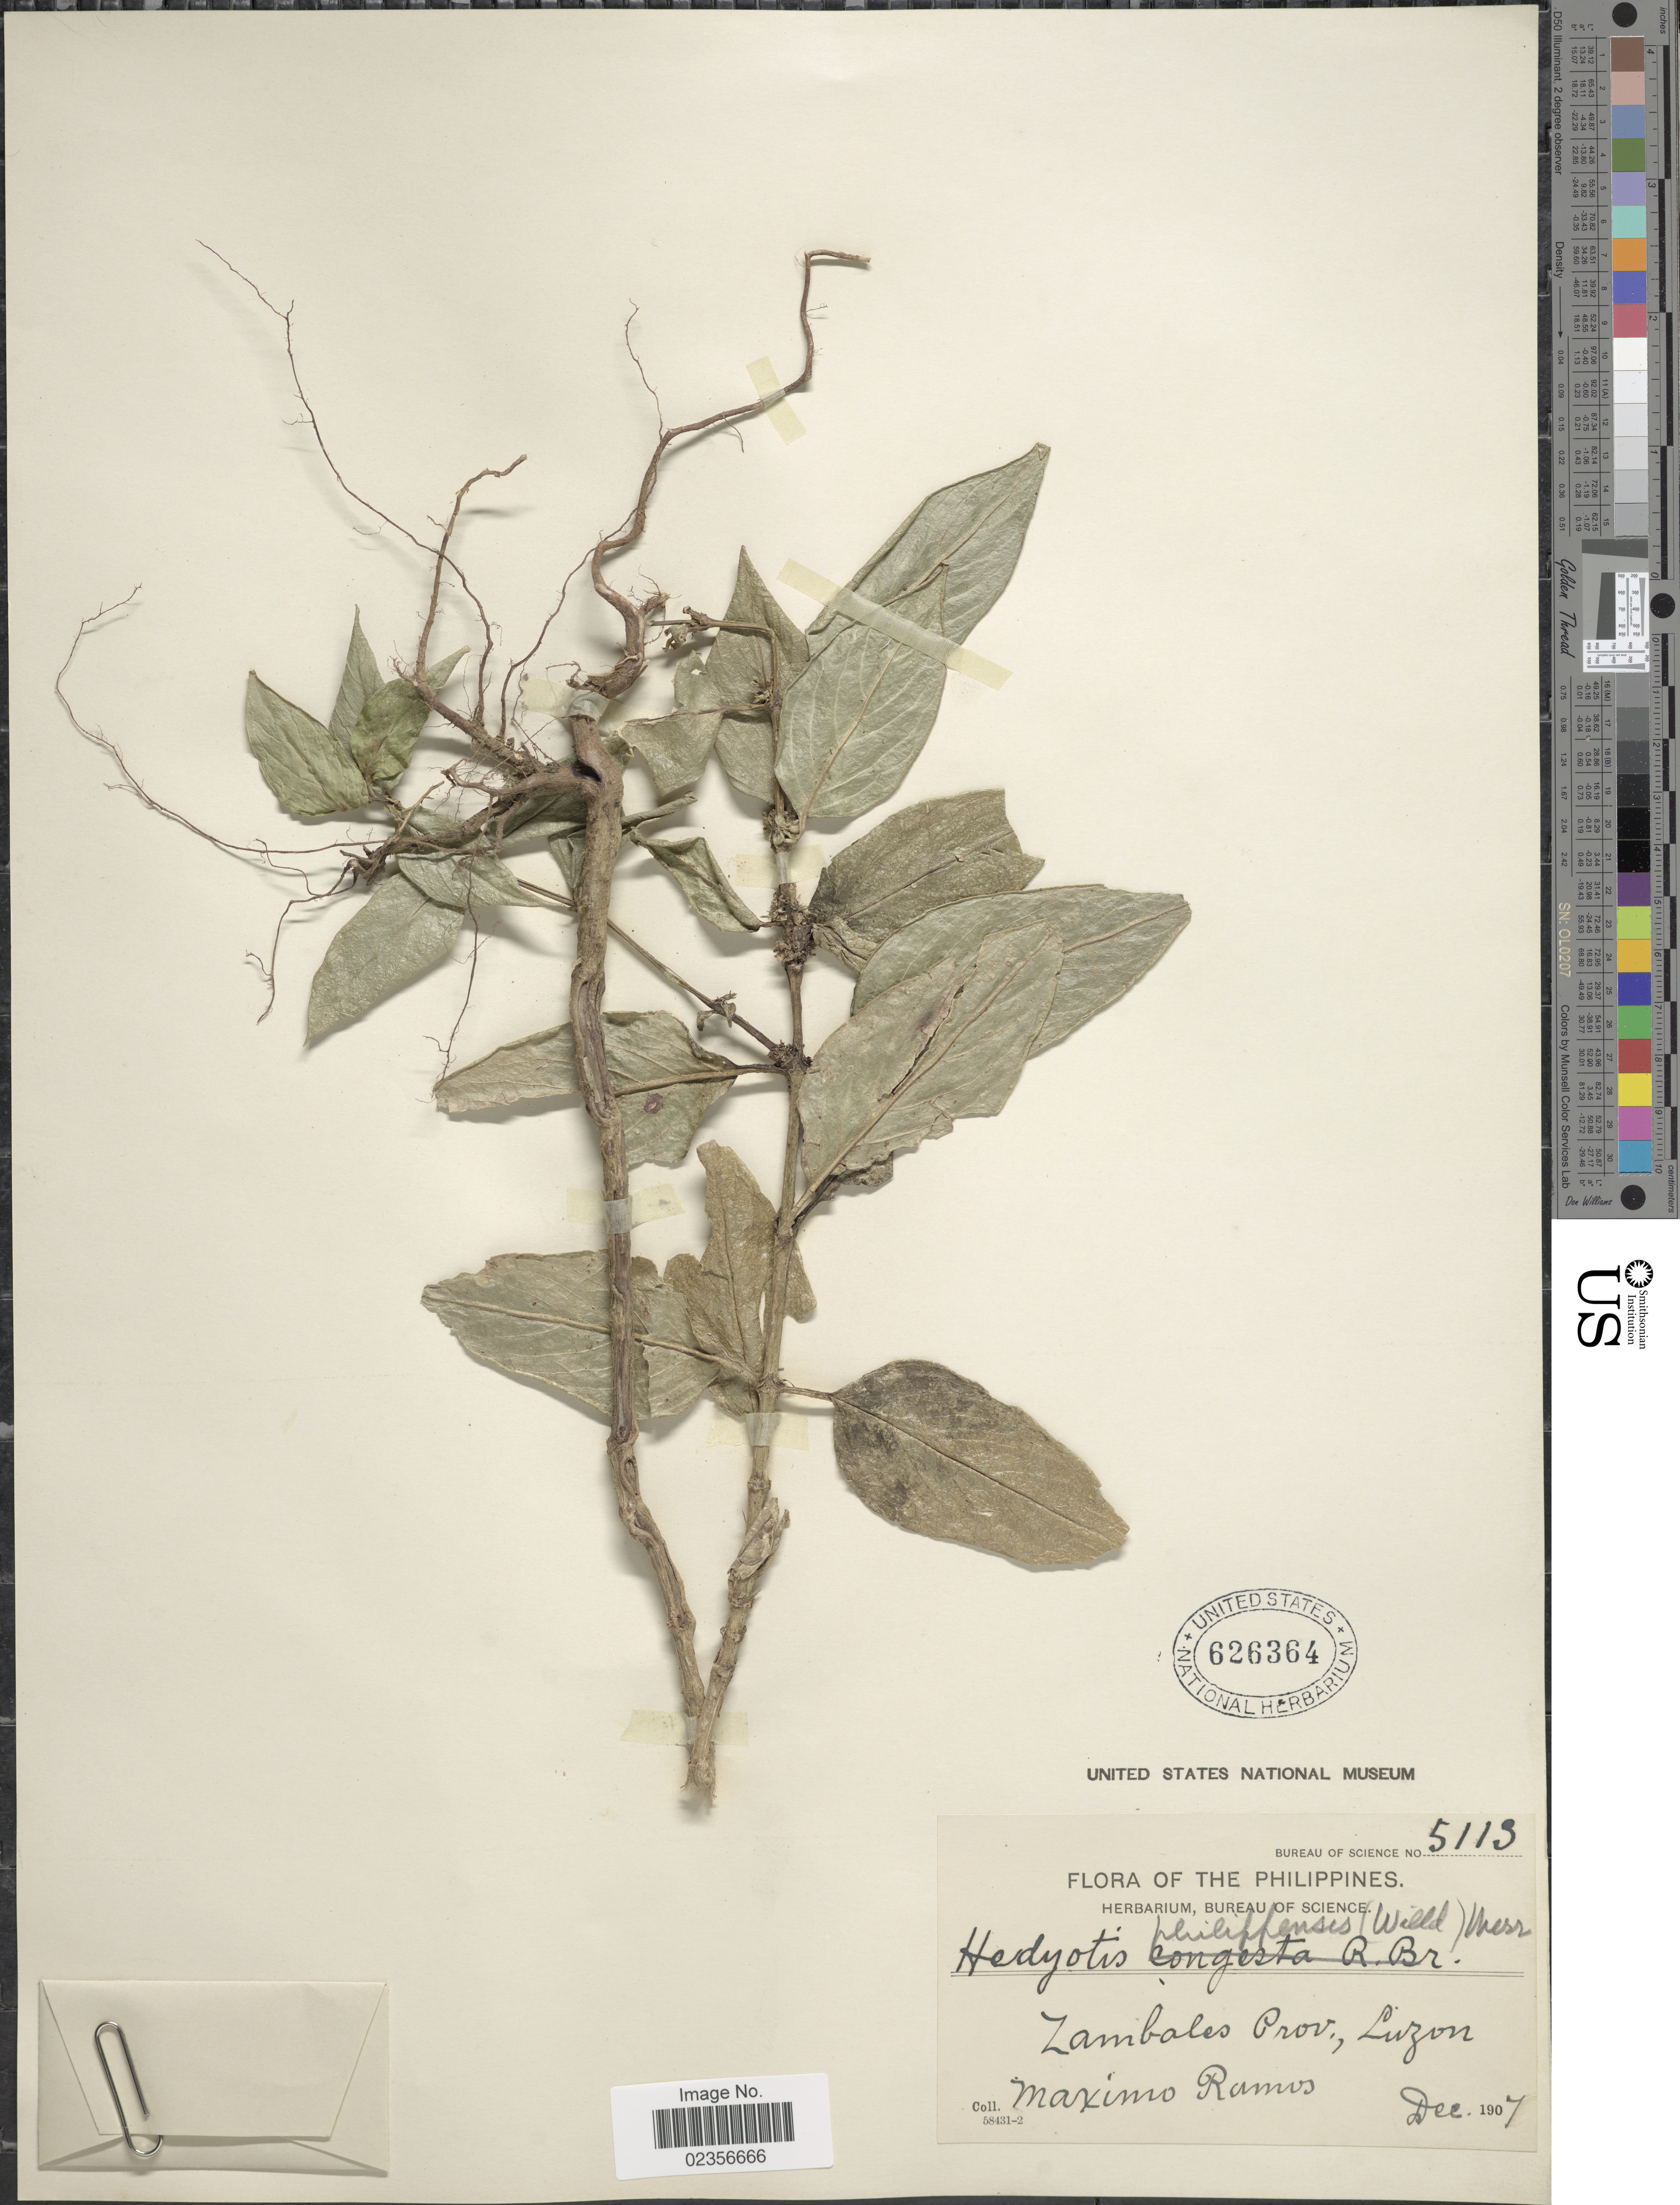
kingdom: Plantae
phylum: Tracheophyta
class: Magnoliopsida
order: Gentianales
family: Rubiaceae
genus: Hedyotis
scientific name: Hedyotis philippensis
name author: (Willd. ex Spreng.) Merr. ex C.B. Rob.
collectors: M. Ramos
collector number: Bureau of Science 5113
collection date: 1907-12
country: Philippines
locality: Zambales Prov., Luzon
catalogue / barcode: US 626364